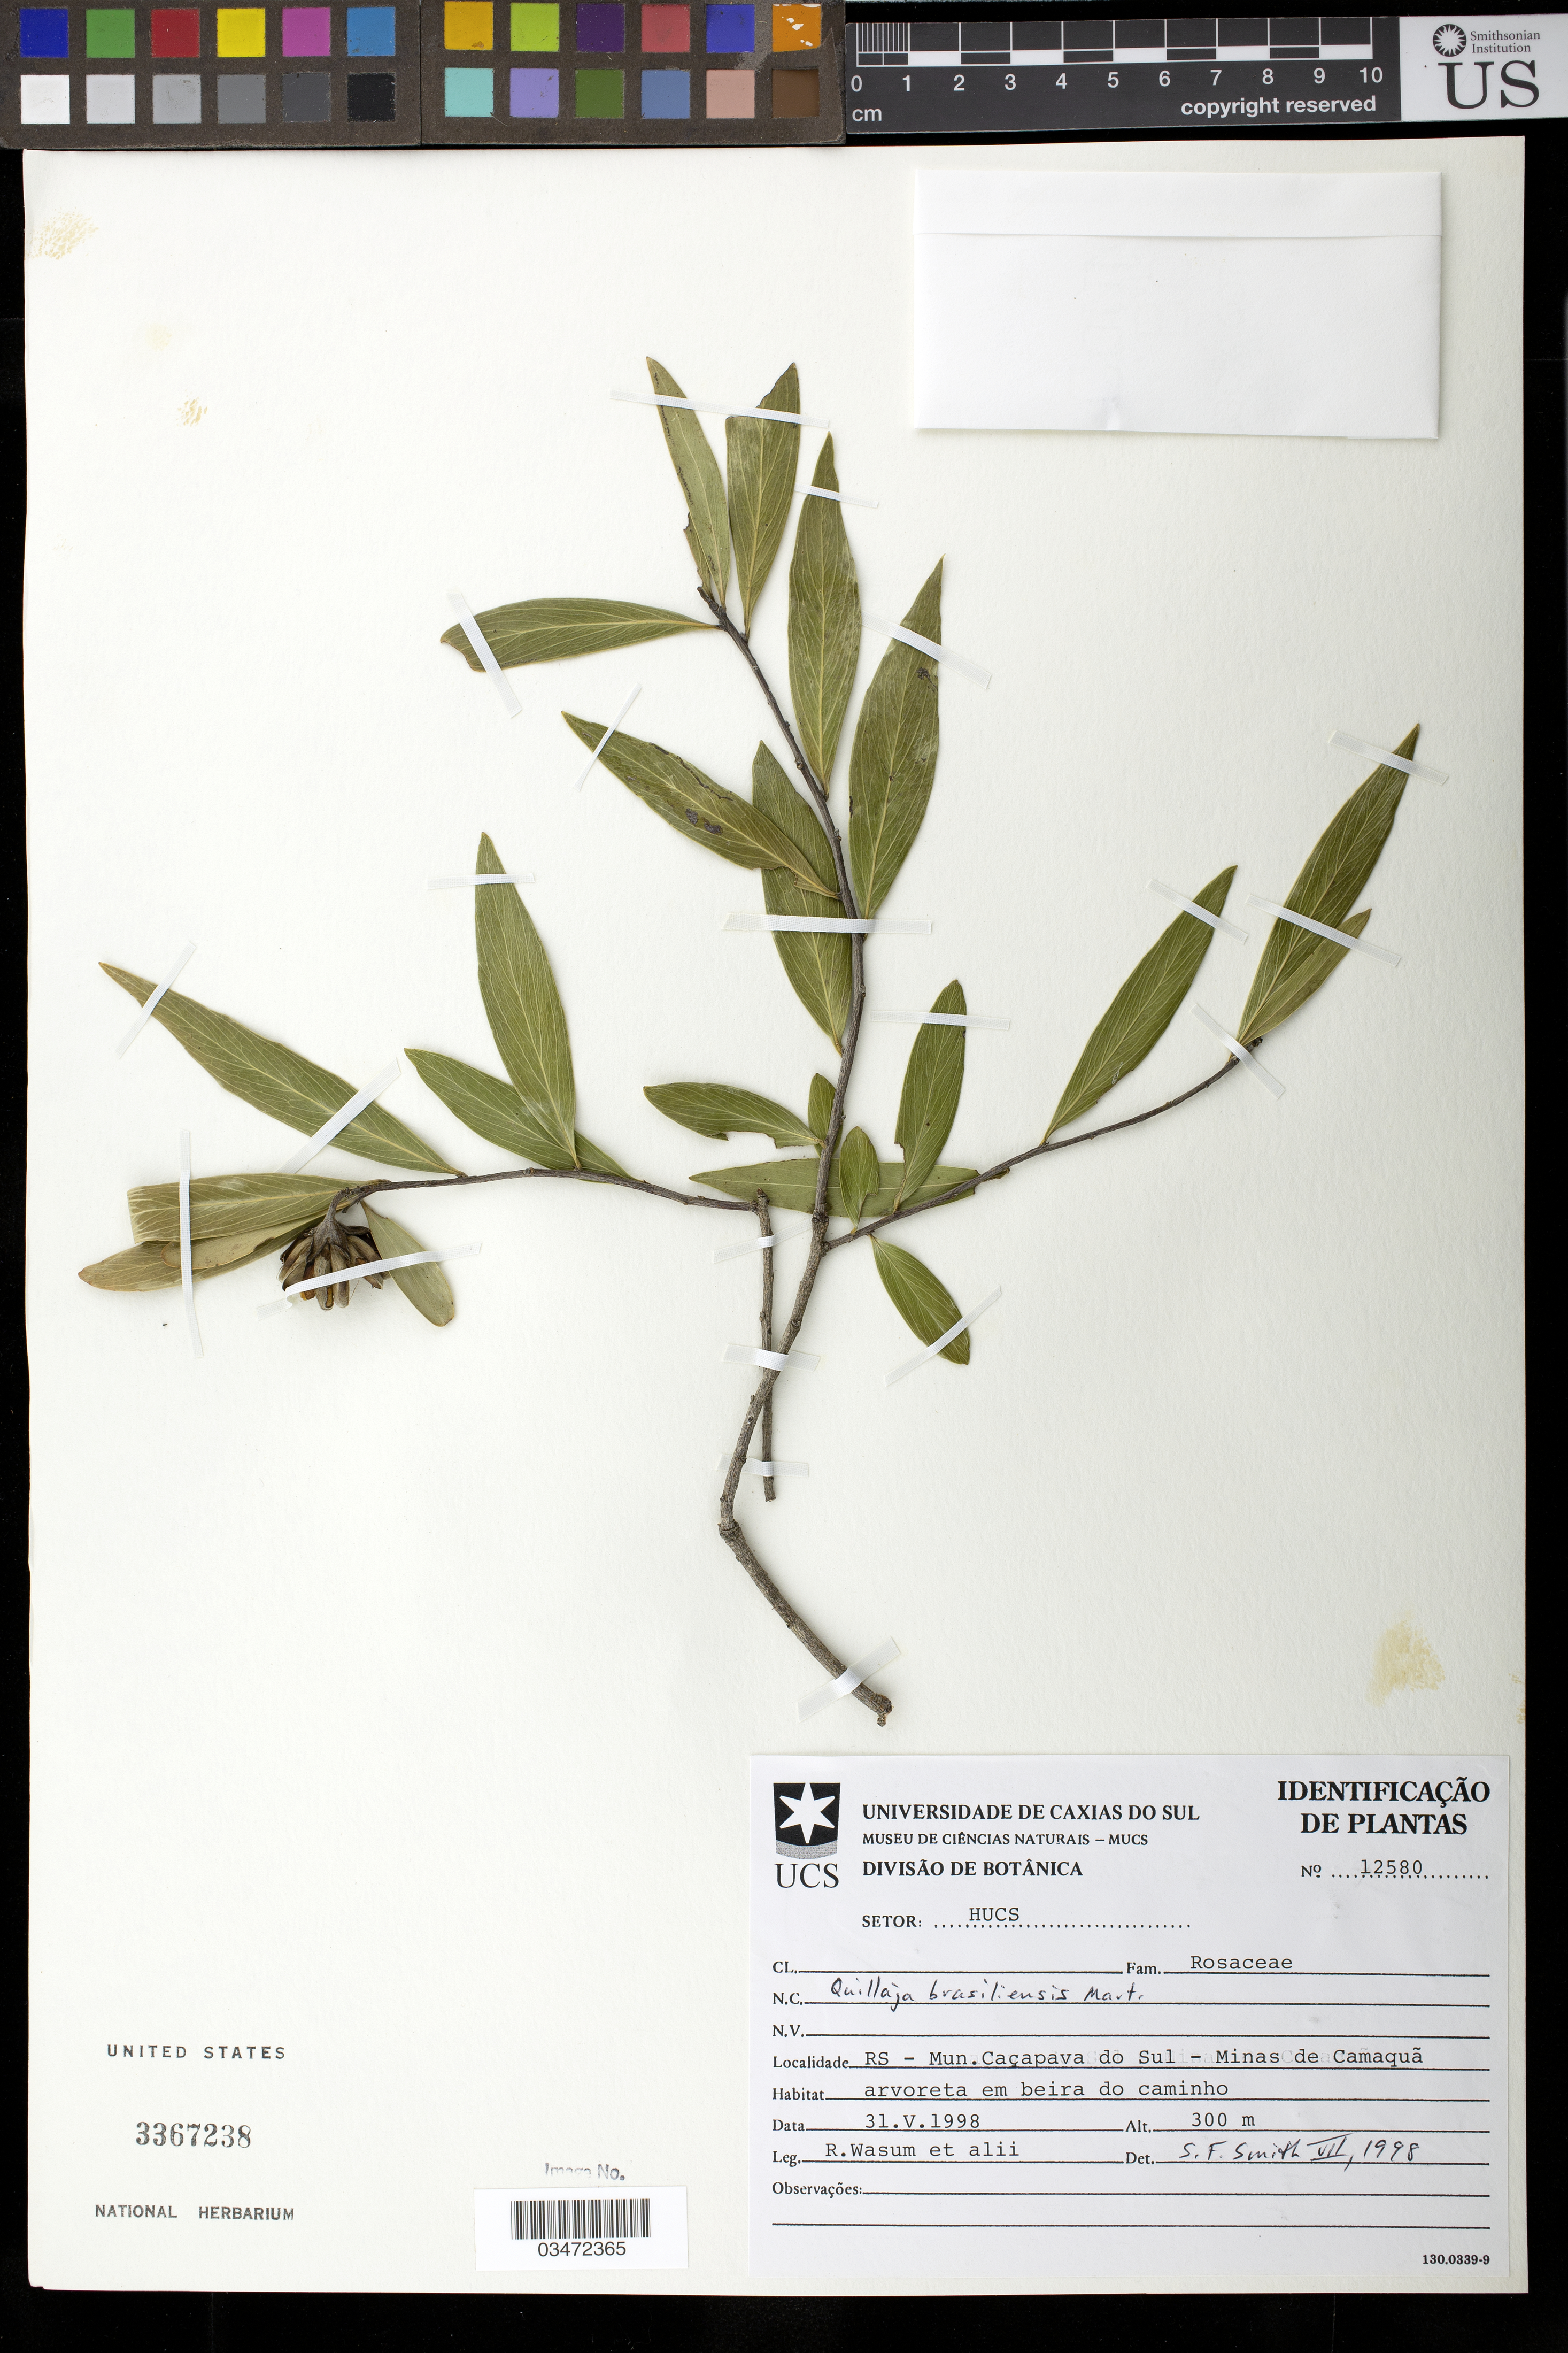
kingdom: Plantae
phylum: Tracheophyta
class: Magnoliopsida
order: Fabales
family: Quillajaceae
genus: Quillaja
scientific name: Quillaja brasiliensis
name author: (A. St.-Hil. & Tul.) Mart.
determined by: Smith, Stephen F., (US), NMNH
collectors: R. A. Wasum et al.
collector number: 12580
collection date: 1998-05-31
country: Brazil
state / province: Rio Grande do Sul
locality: Mun. Caçapava do Sul - Minas de Camaquã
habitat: Em beira do caminho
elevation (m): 300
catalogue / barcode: US 3367238